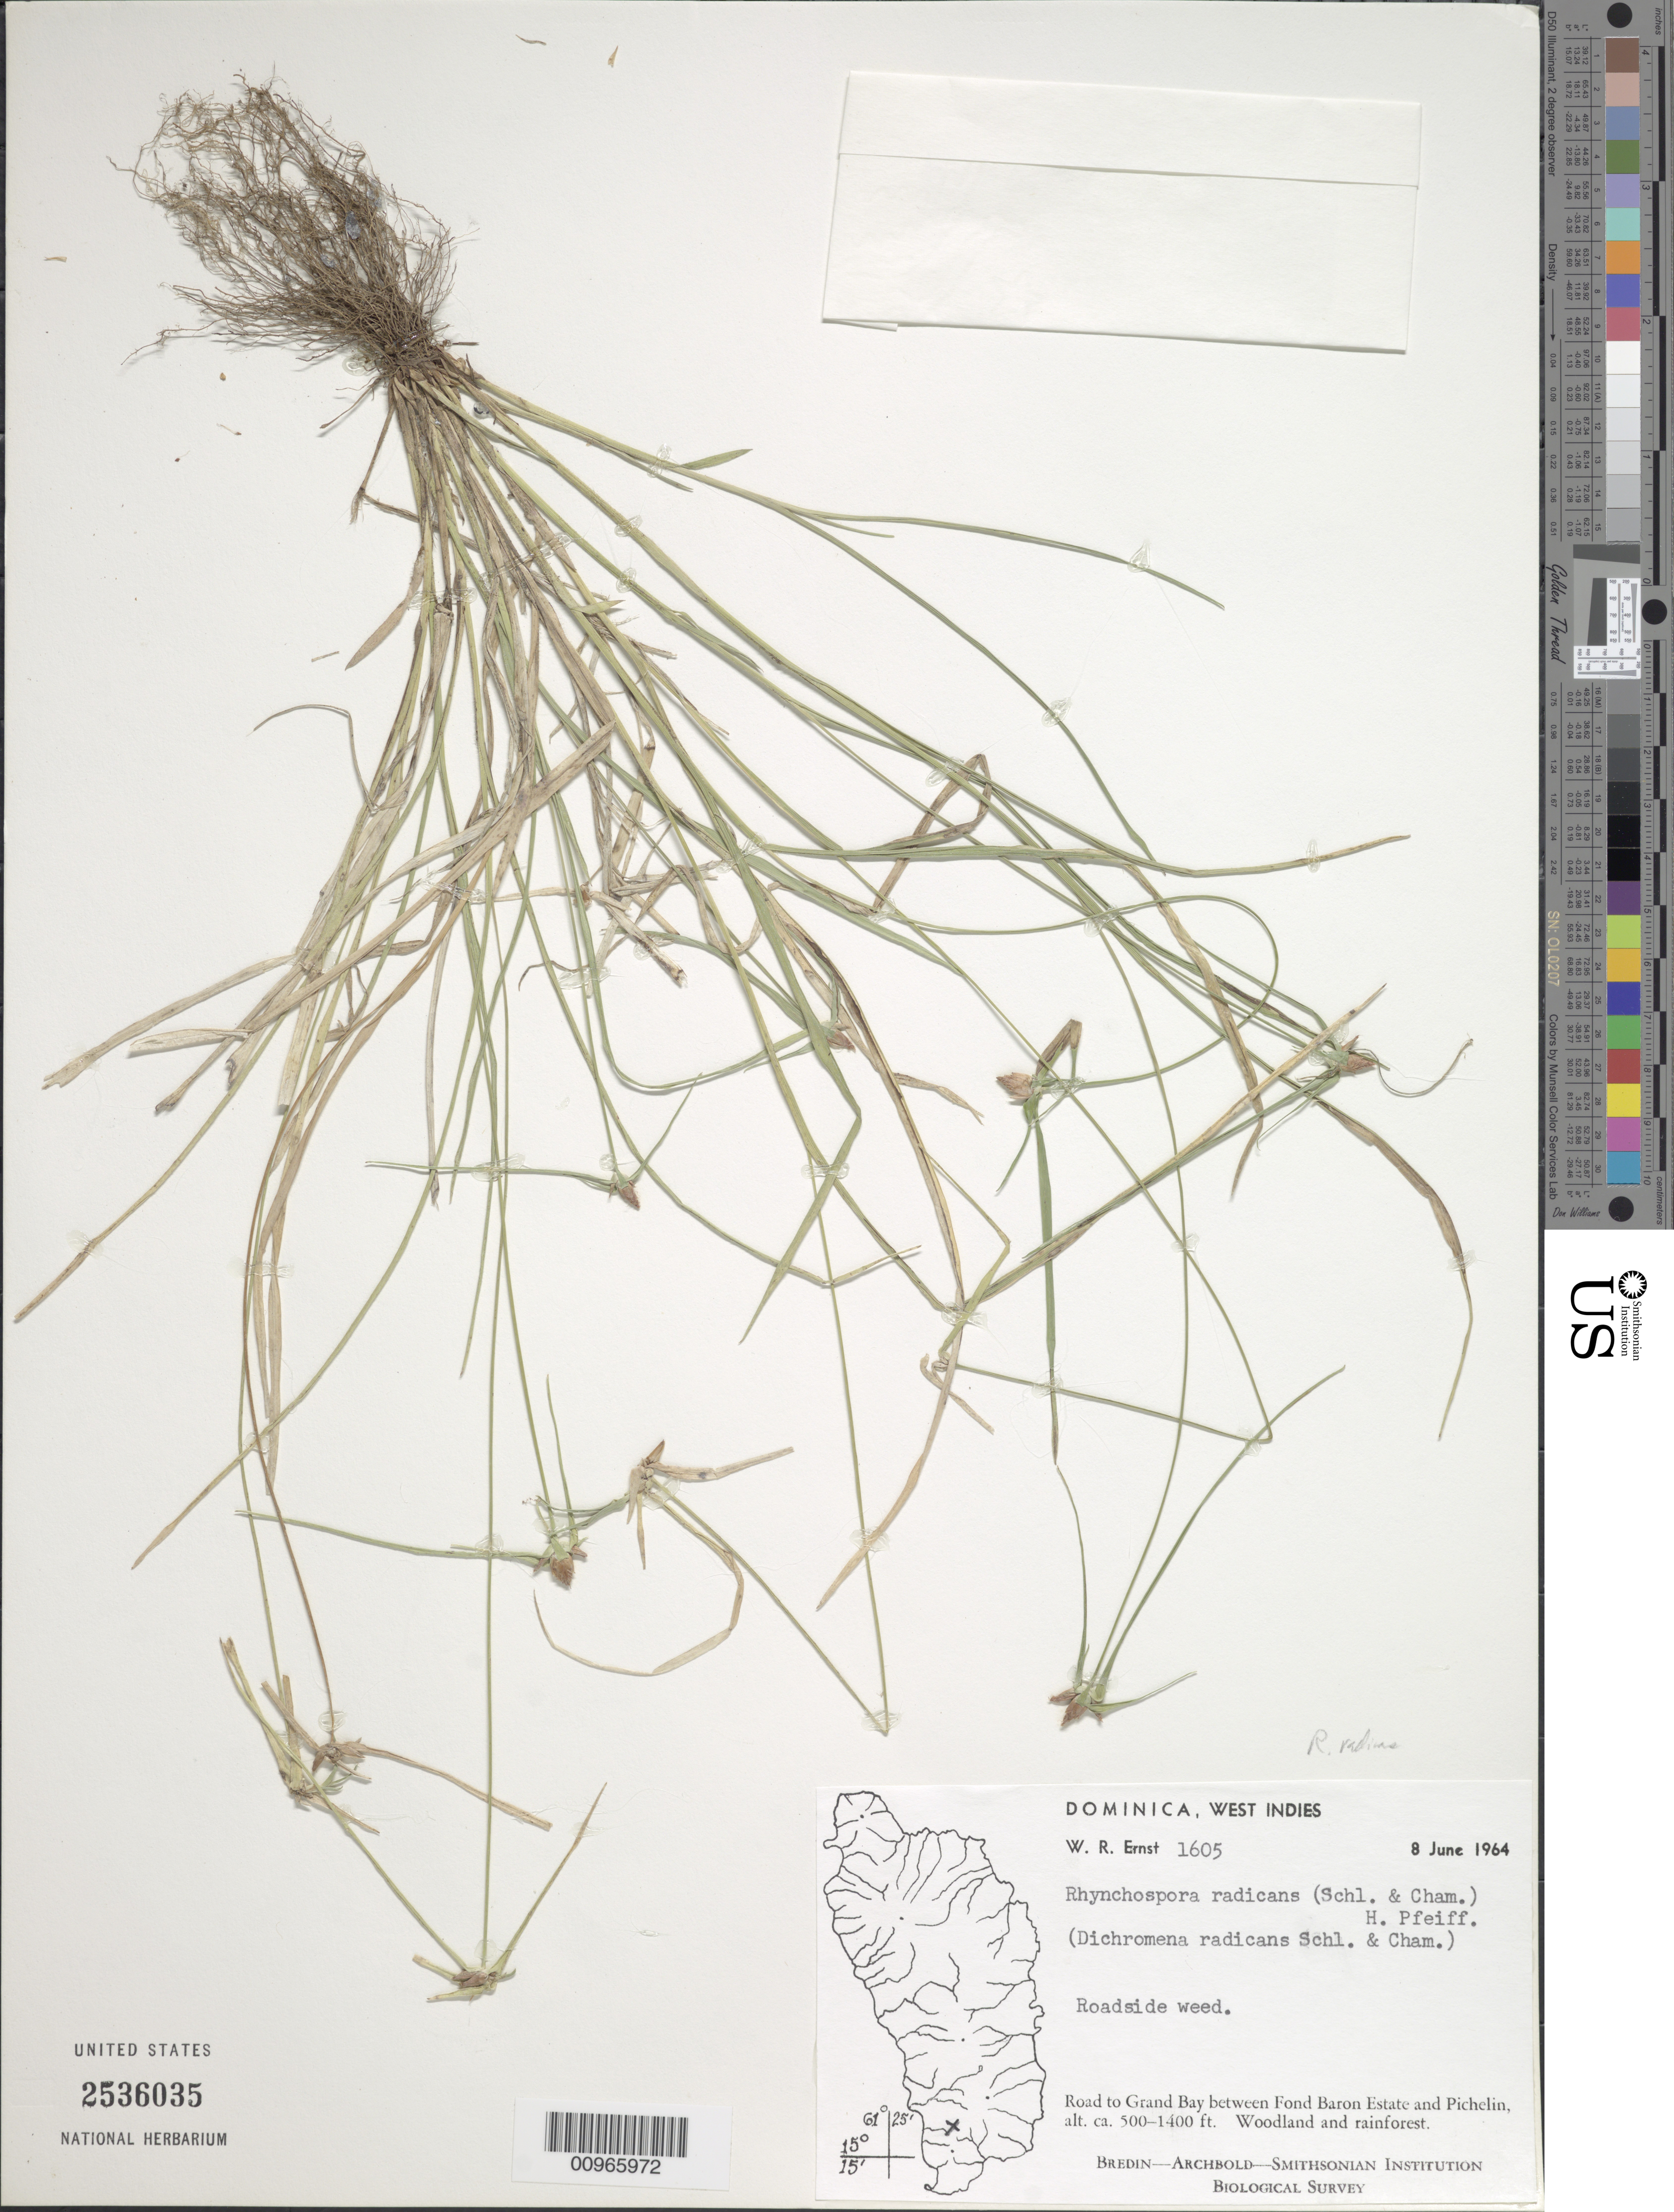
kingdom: Plantae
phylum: Tracheophyta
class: Liliopsida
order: Poales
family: Cyperaceae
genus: Rhynchospora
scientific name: Rhynchospora radicans subsp. microcephala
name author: (Bertero ex Spreng.) W.W. Thomas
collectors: W. R. Ernst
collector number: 1605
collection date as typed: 08 Jun 1964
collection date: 1964-06-08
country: Dominica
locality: Road to Grand Bay between Fond Baron Estate and Pichelin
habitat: Roadside, woodland and rainforest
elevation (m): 152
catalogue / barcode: US 2536035